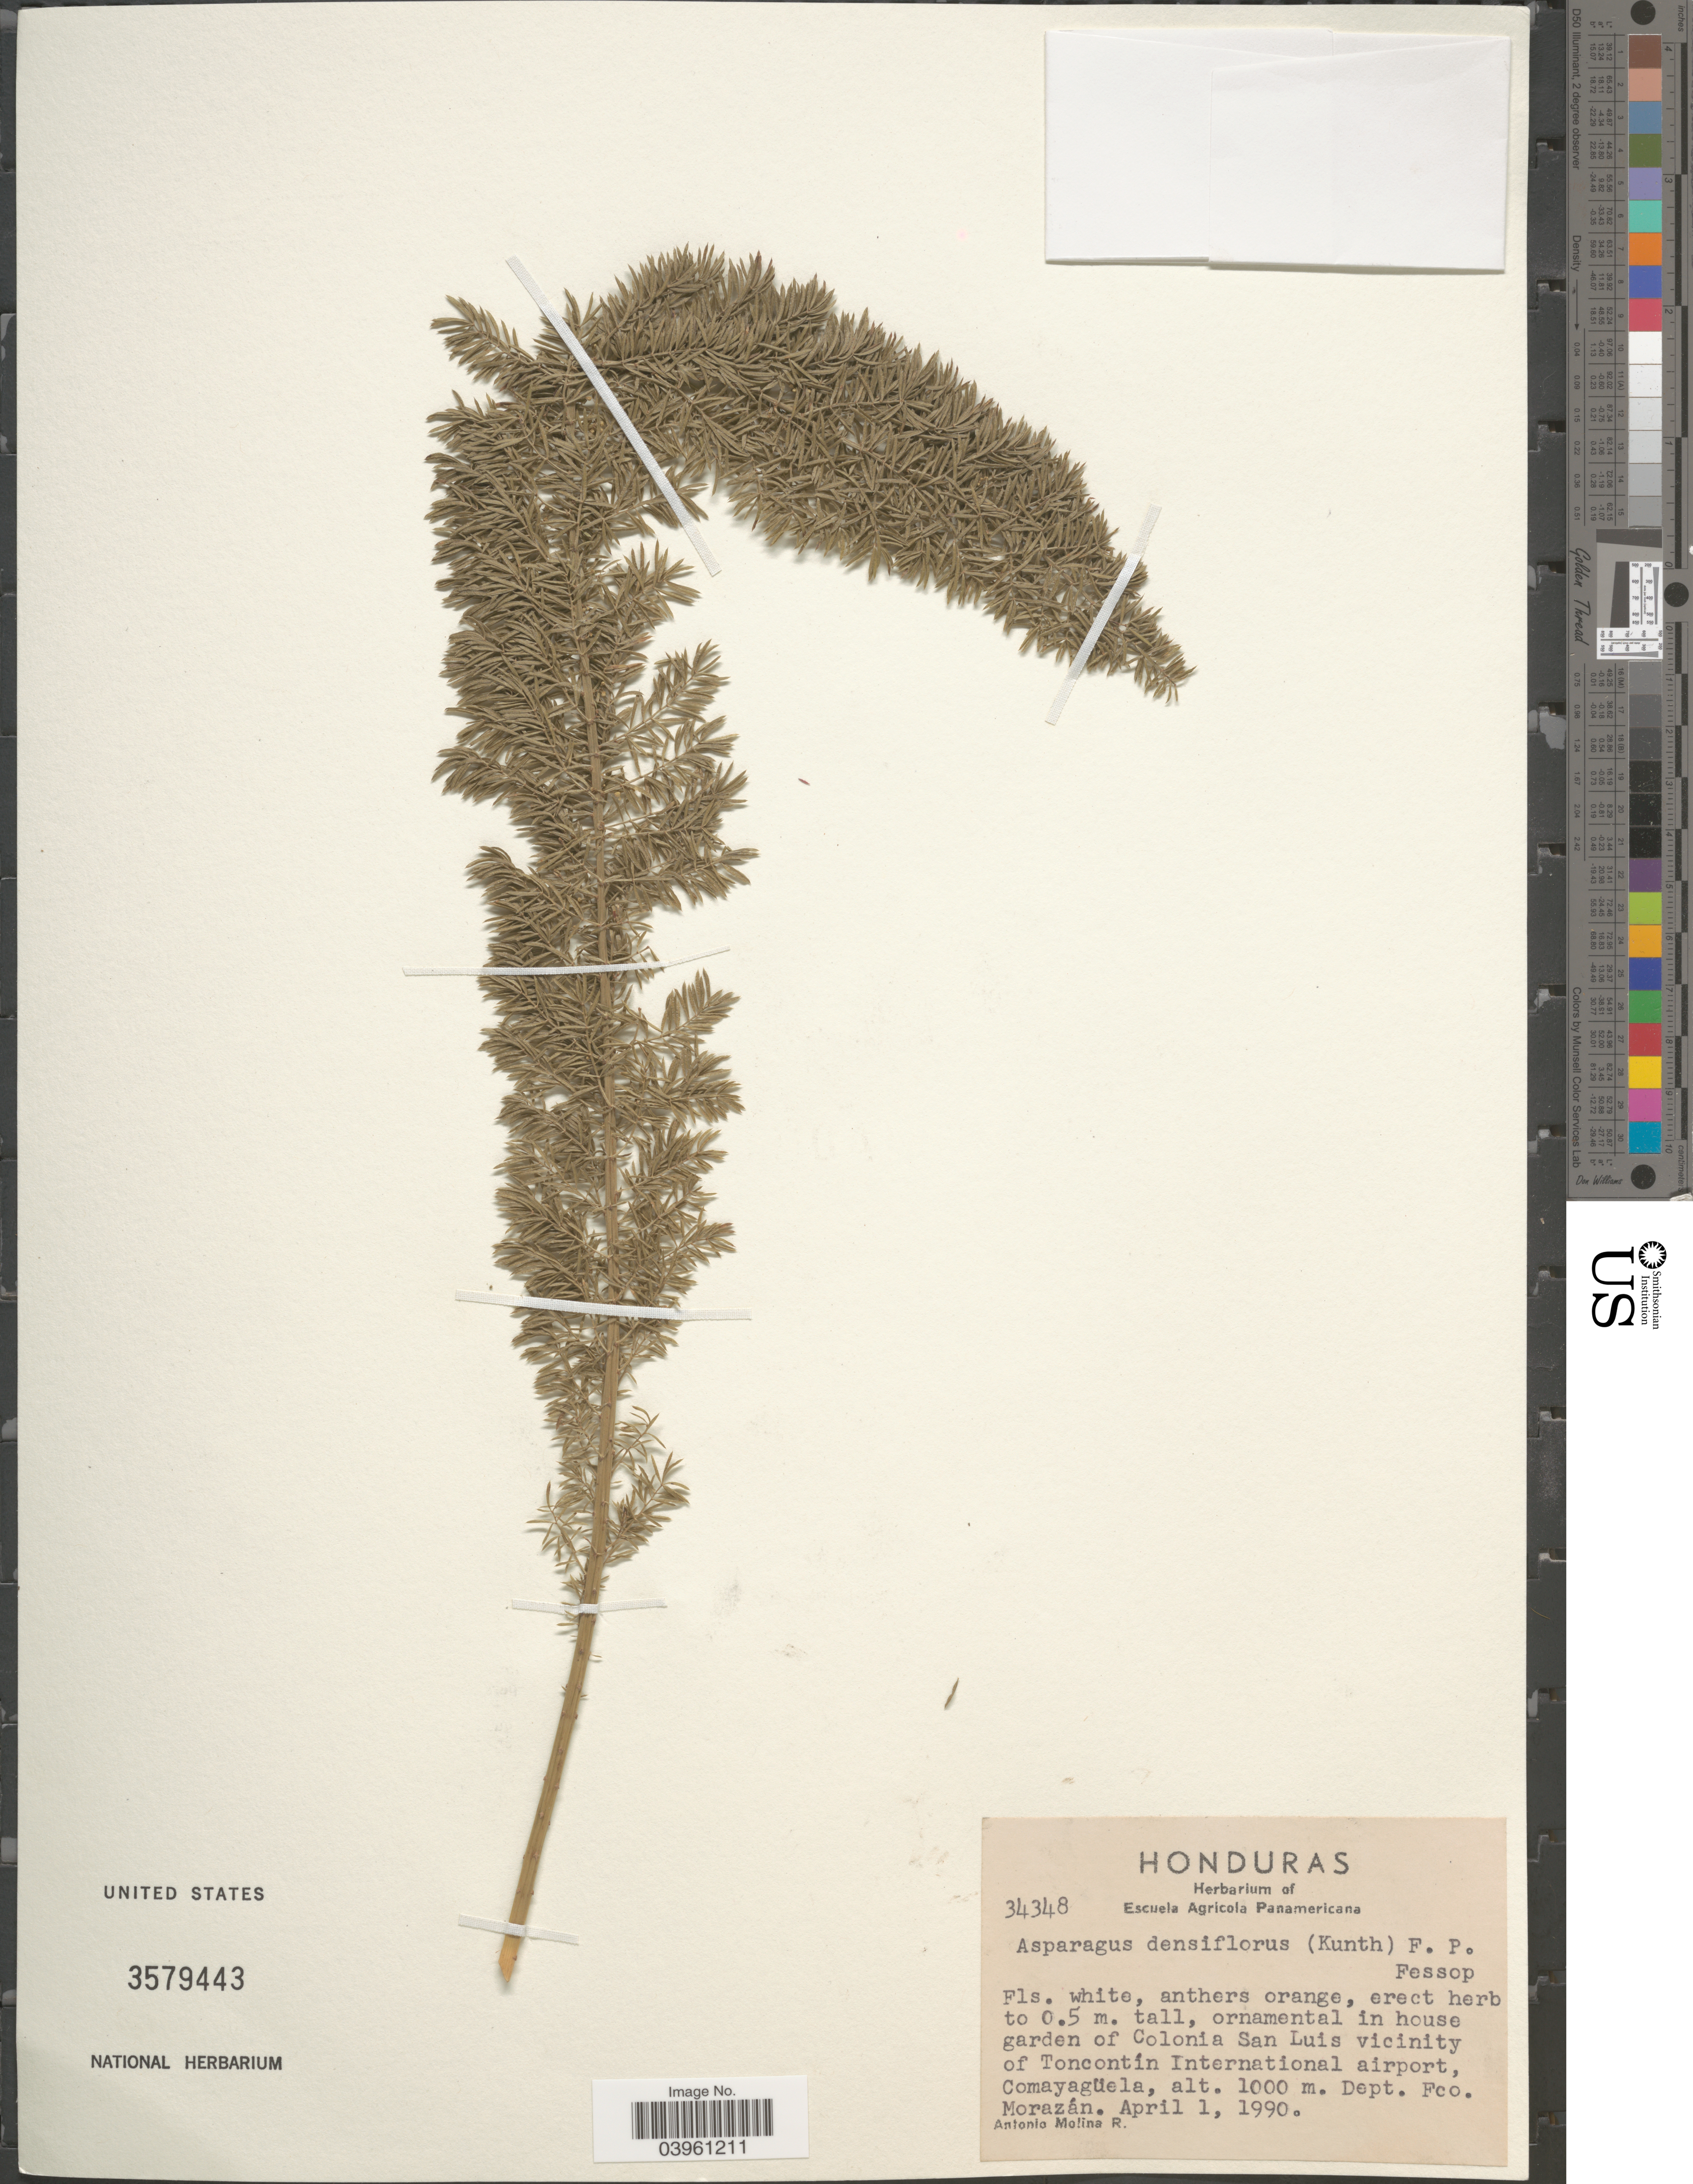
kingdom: Plantae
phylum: Tracheophyta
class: Liliopsida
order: Asparagales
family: Asparagaceae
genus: Asparagus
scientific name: Asparagus densiflorus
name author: (Kunth) Jessop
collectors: A. Molina R.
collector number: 34348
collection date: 1990-04-01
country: Honduras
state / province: Fco. Morazán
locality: Ornamental in house garden of Colonia San Luis vicinity of Toncontín International airport, Comayagüela. Dept. Fco. Morazán.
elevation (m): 1000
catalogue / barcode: US 3579443